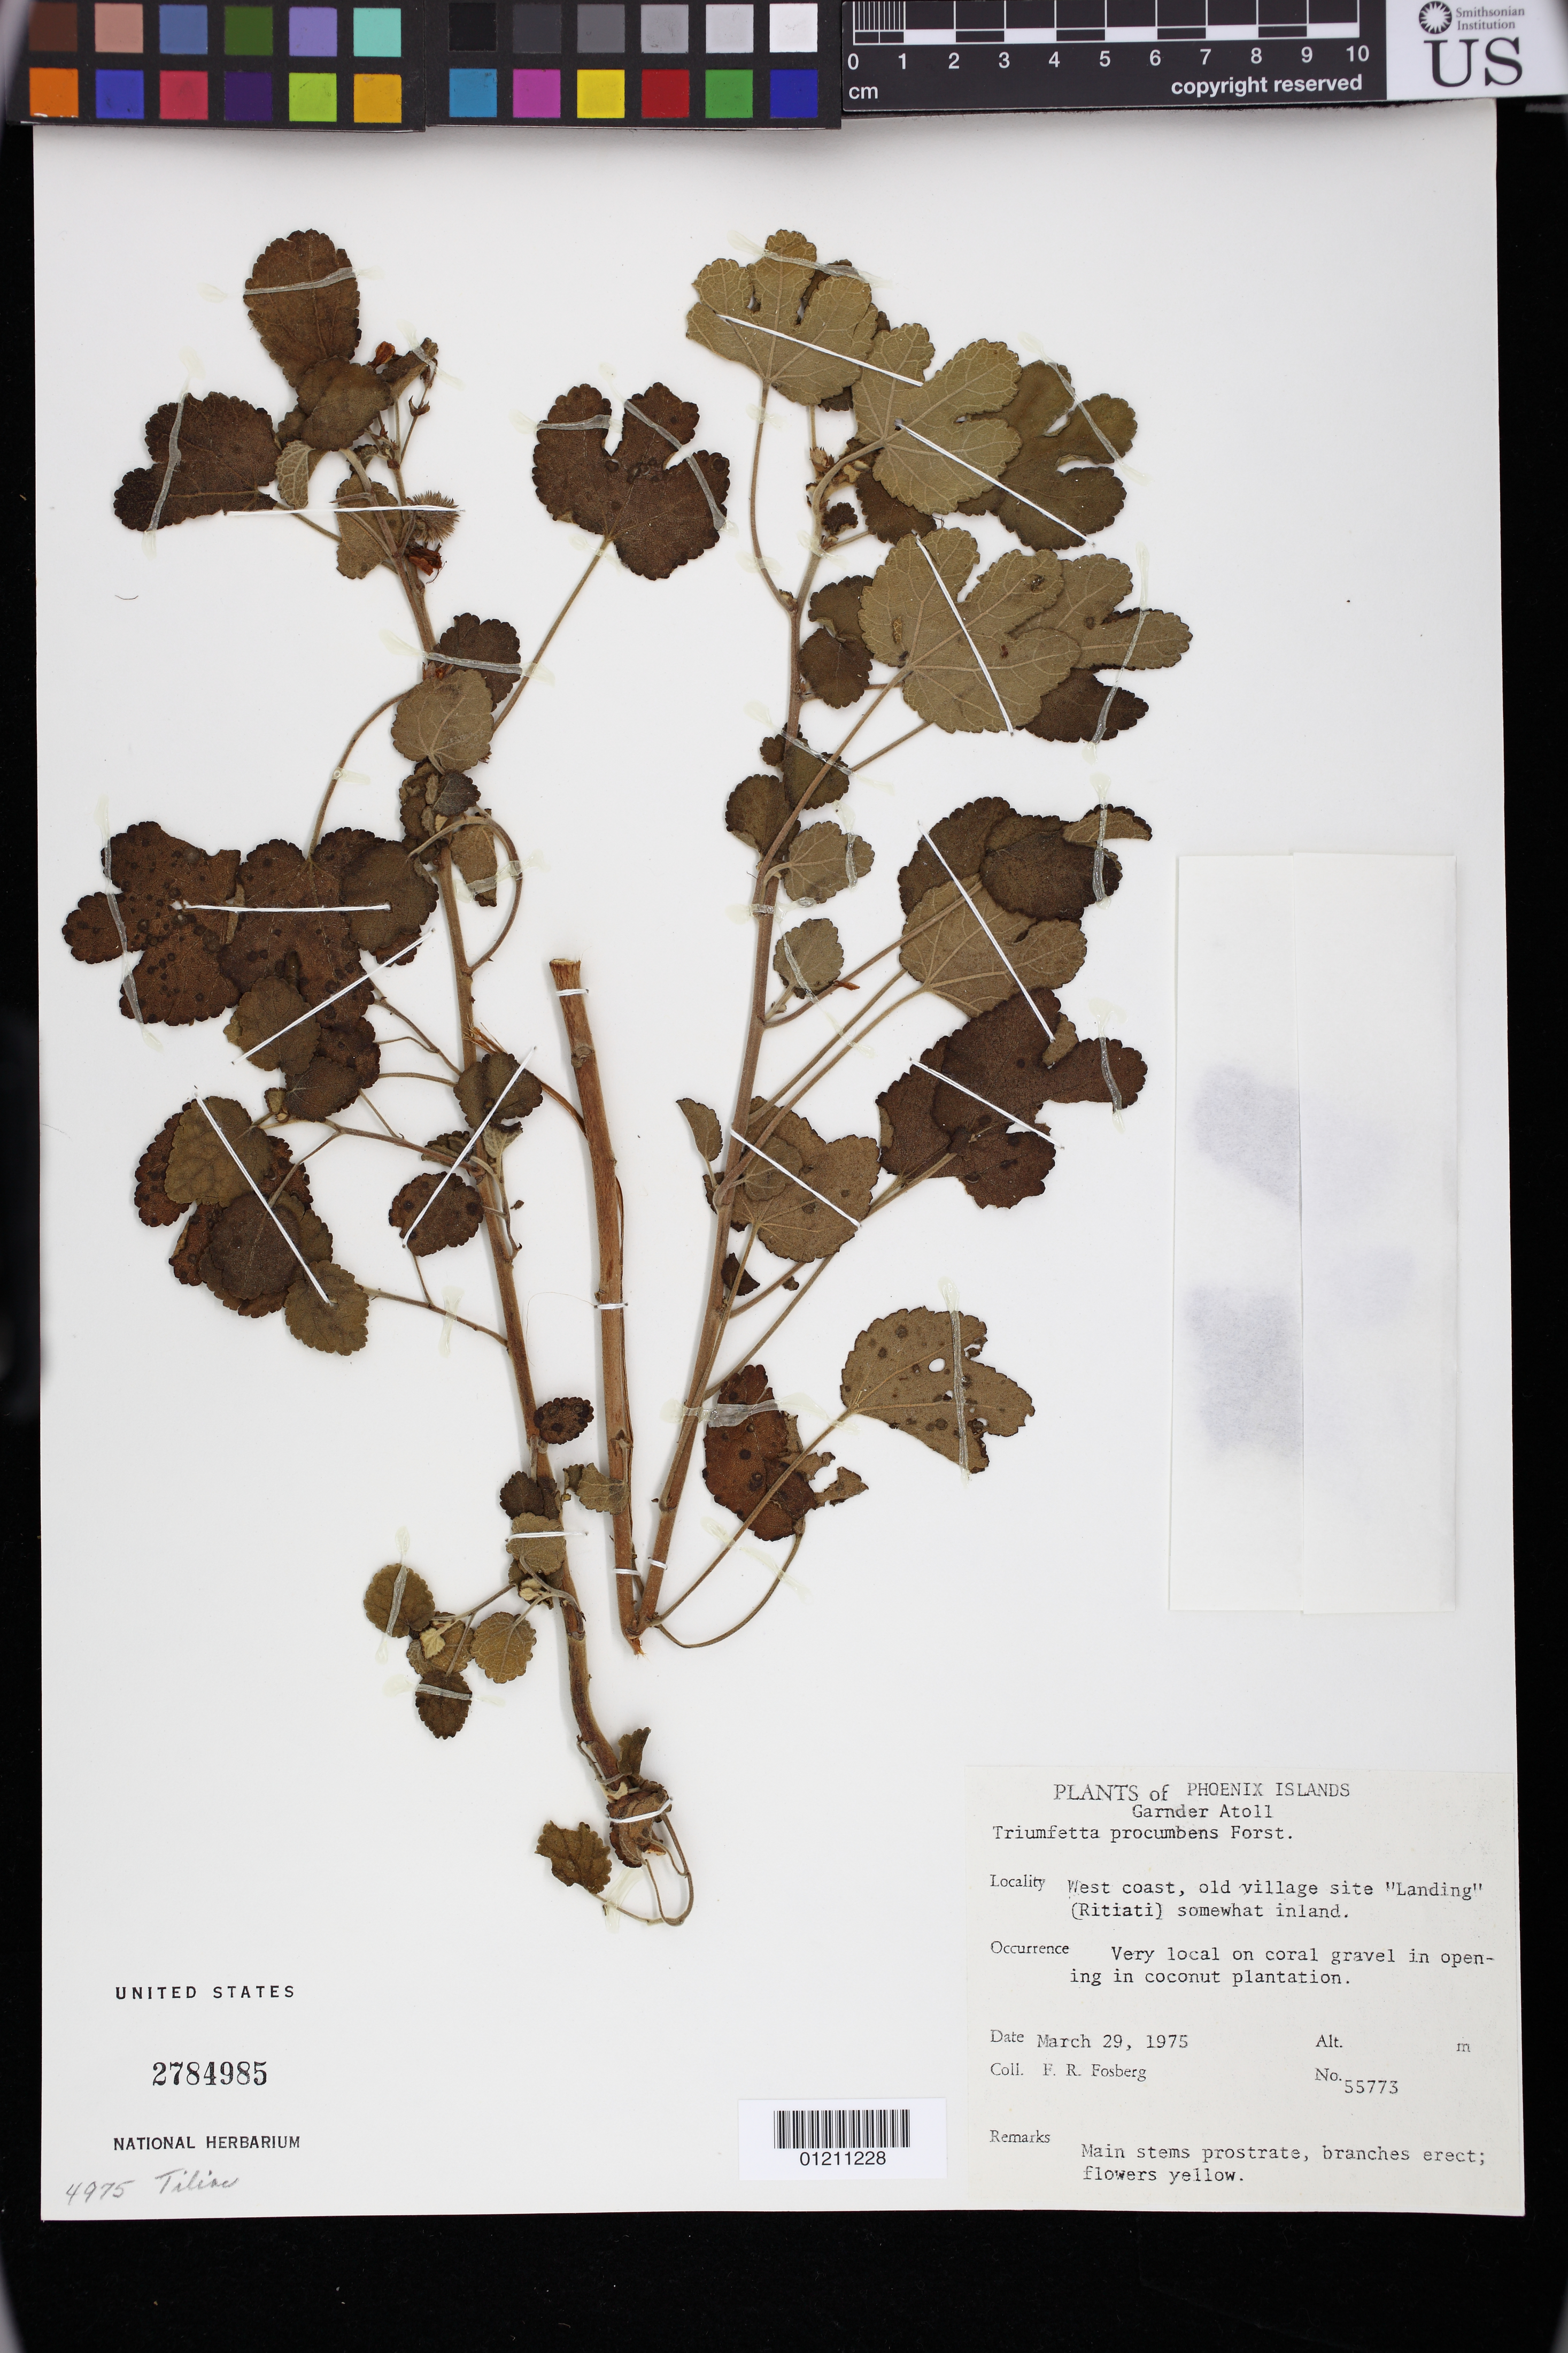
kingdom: Plantae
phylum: Tracheophyta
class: Magnoliopsida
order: Malvales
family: Malvaceae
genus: Triumfetta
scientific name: Triumfetta procumbens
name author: G. Forst.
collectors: F. R. Fosberg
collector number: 55773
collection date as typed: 29 Mar 1975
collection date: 1975-03-29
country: Kiribati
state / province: Phoenix Islands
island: Nikumaroro [Gardner] Atoll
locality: Gardner Atoll. West coast, old village site "Landing" (Ritiati) somewhat inland.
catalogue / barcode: US 2784985